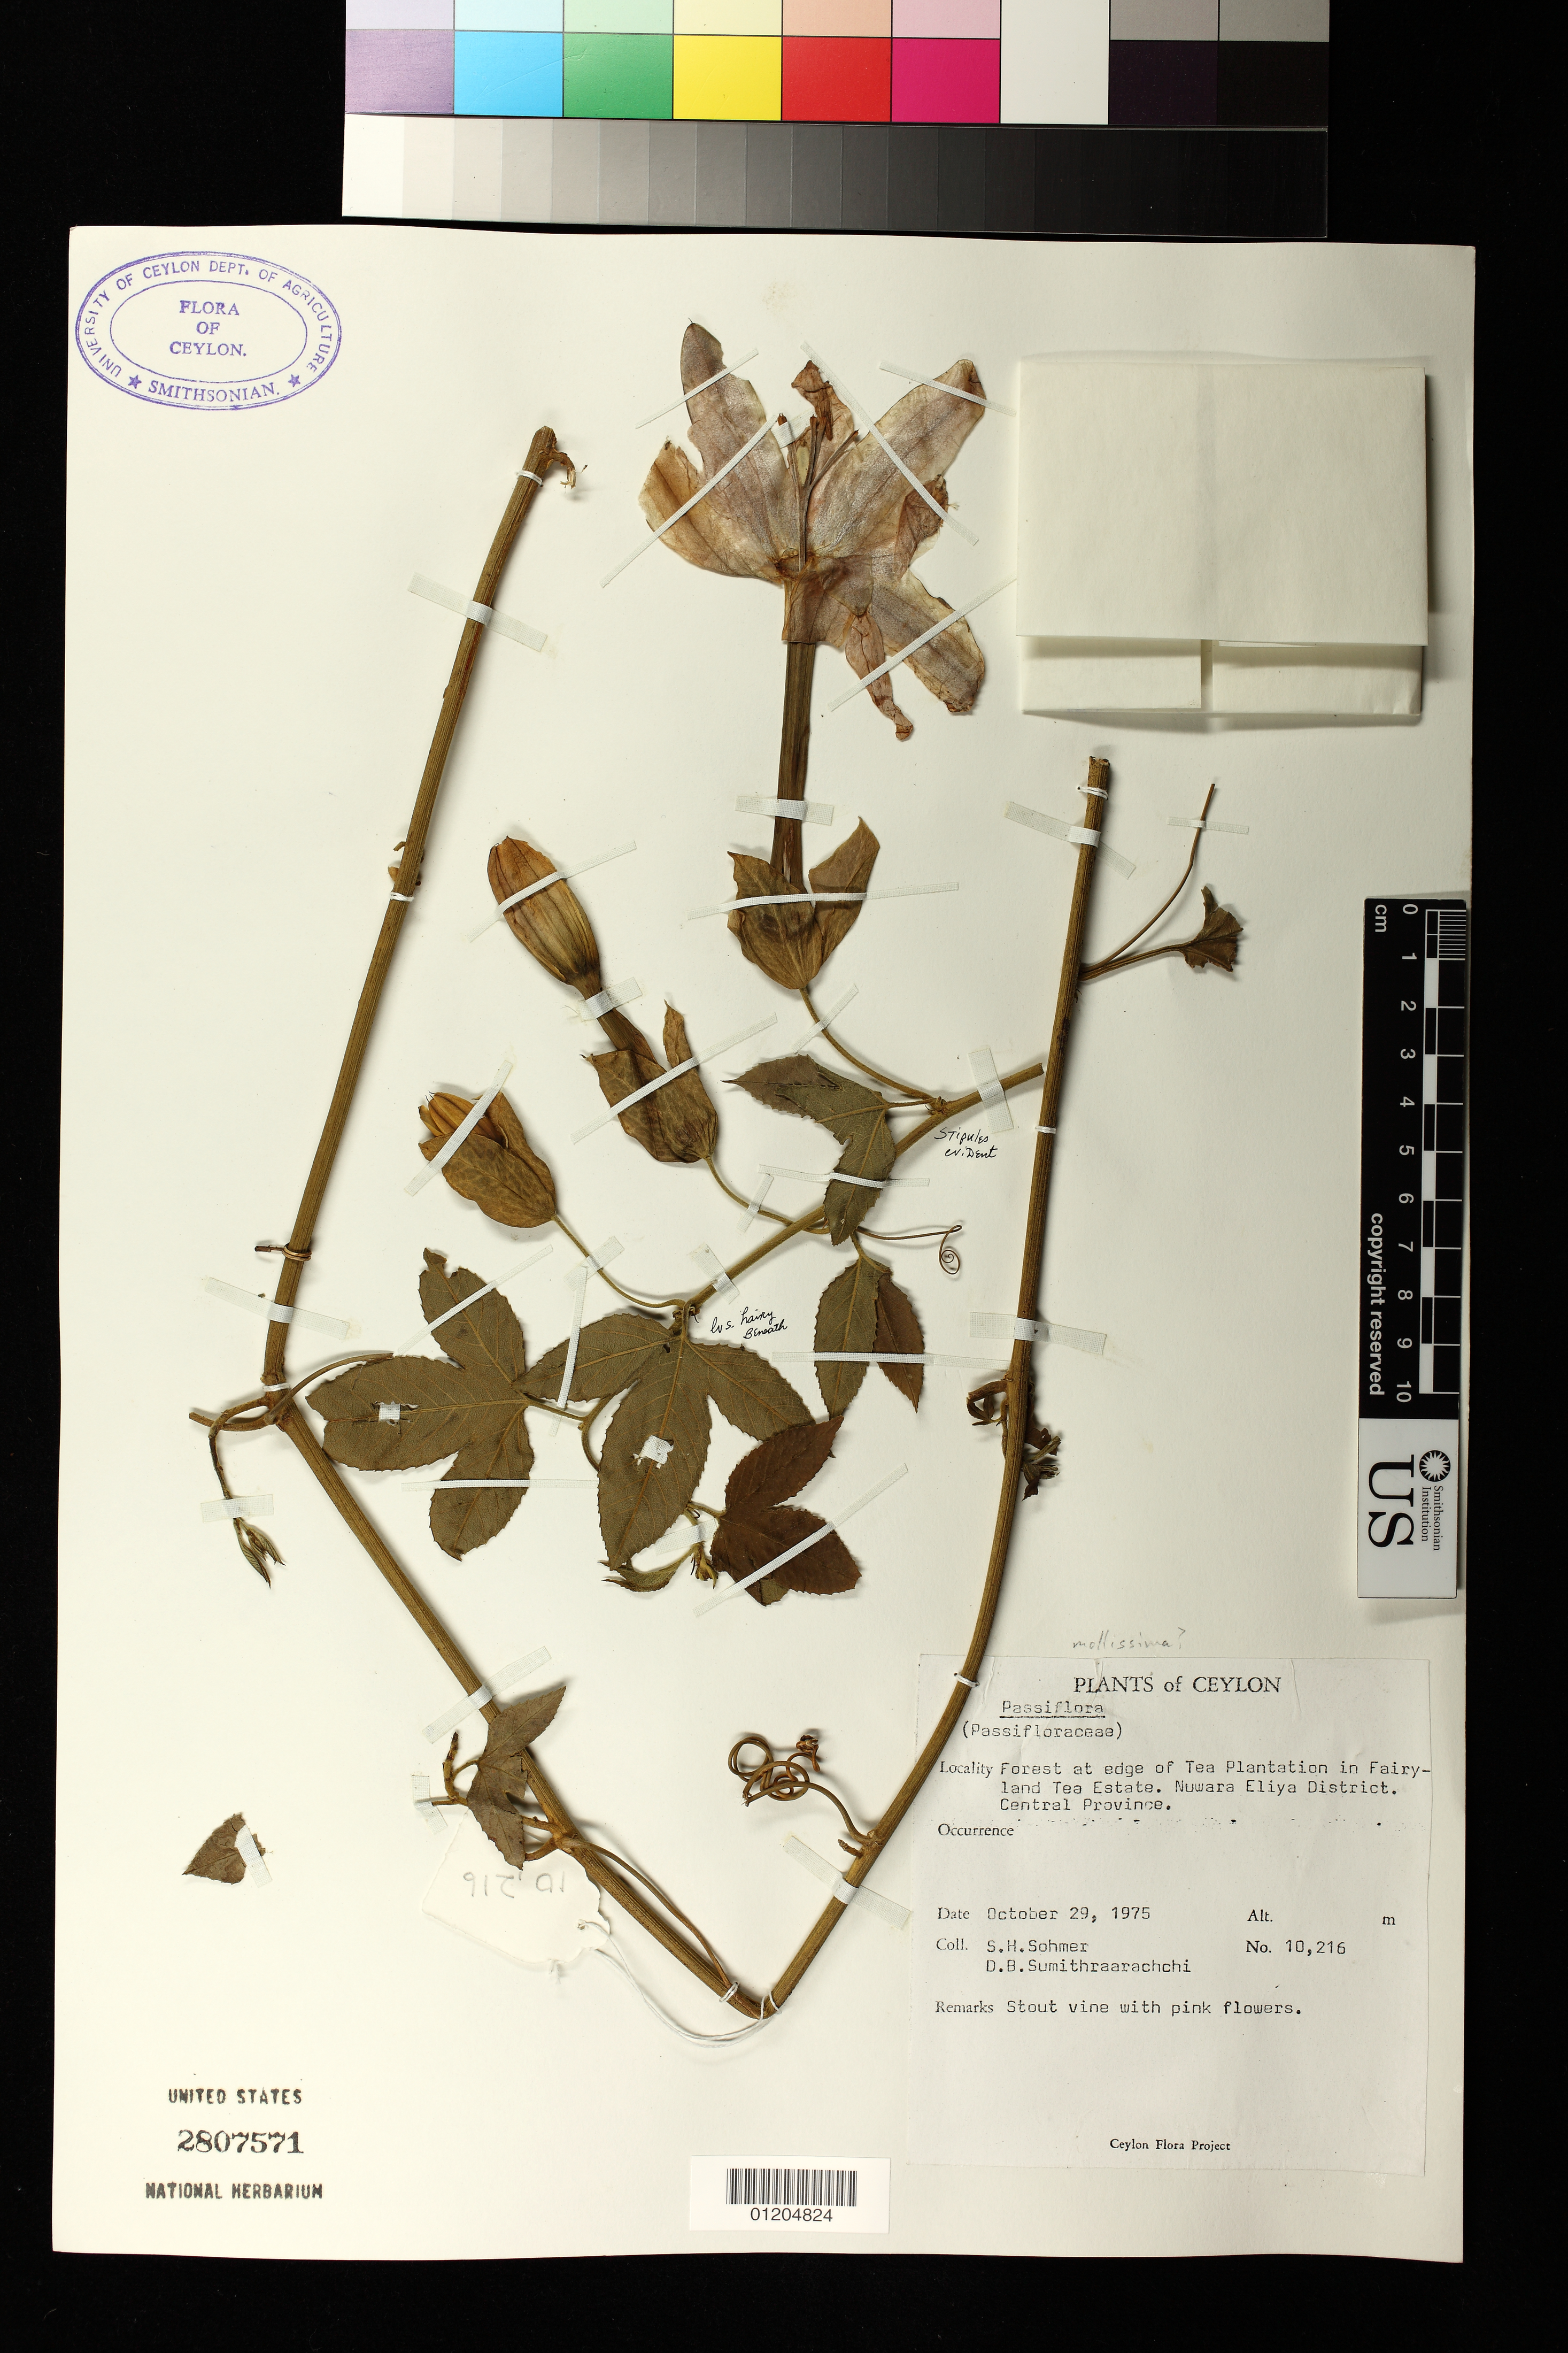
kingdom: Plantae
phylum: Tracheophyta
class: Magnoliopsida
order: Malpighiales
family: Passifloraceae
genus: Passiflora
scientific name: Passiflora mollissima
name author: (Kunth) L.H. Bailey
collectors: S. H. Sohmer & D. B. Sumithraarachchi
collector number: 10,216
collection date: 1975-10-29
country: Sri Lanka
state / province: Central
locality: Forest at edge of Tea Plantation in Fairyland Tea Estate. Nuwara Eliya District. Central Province.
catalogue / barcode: US 2807571